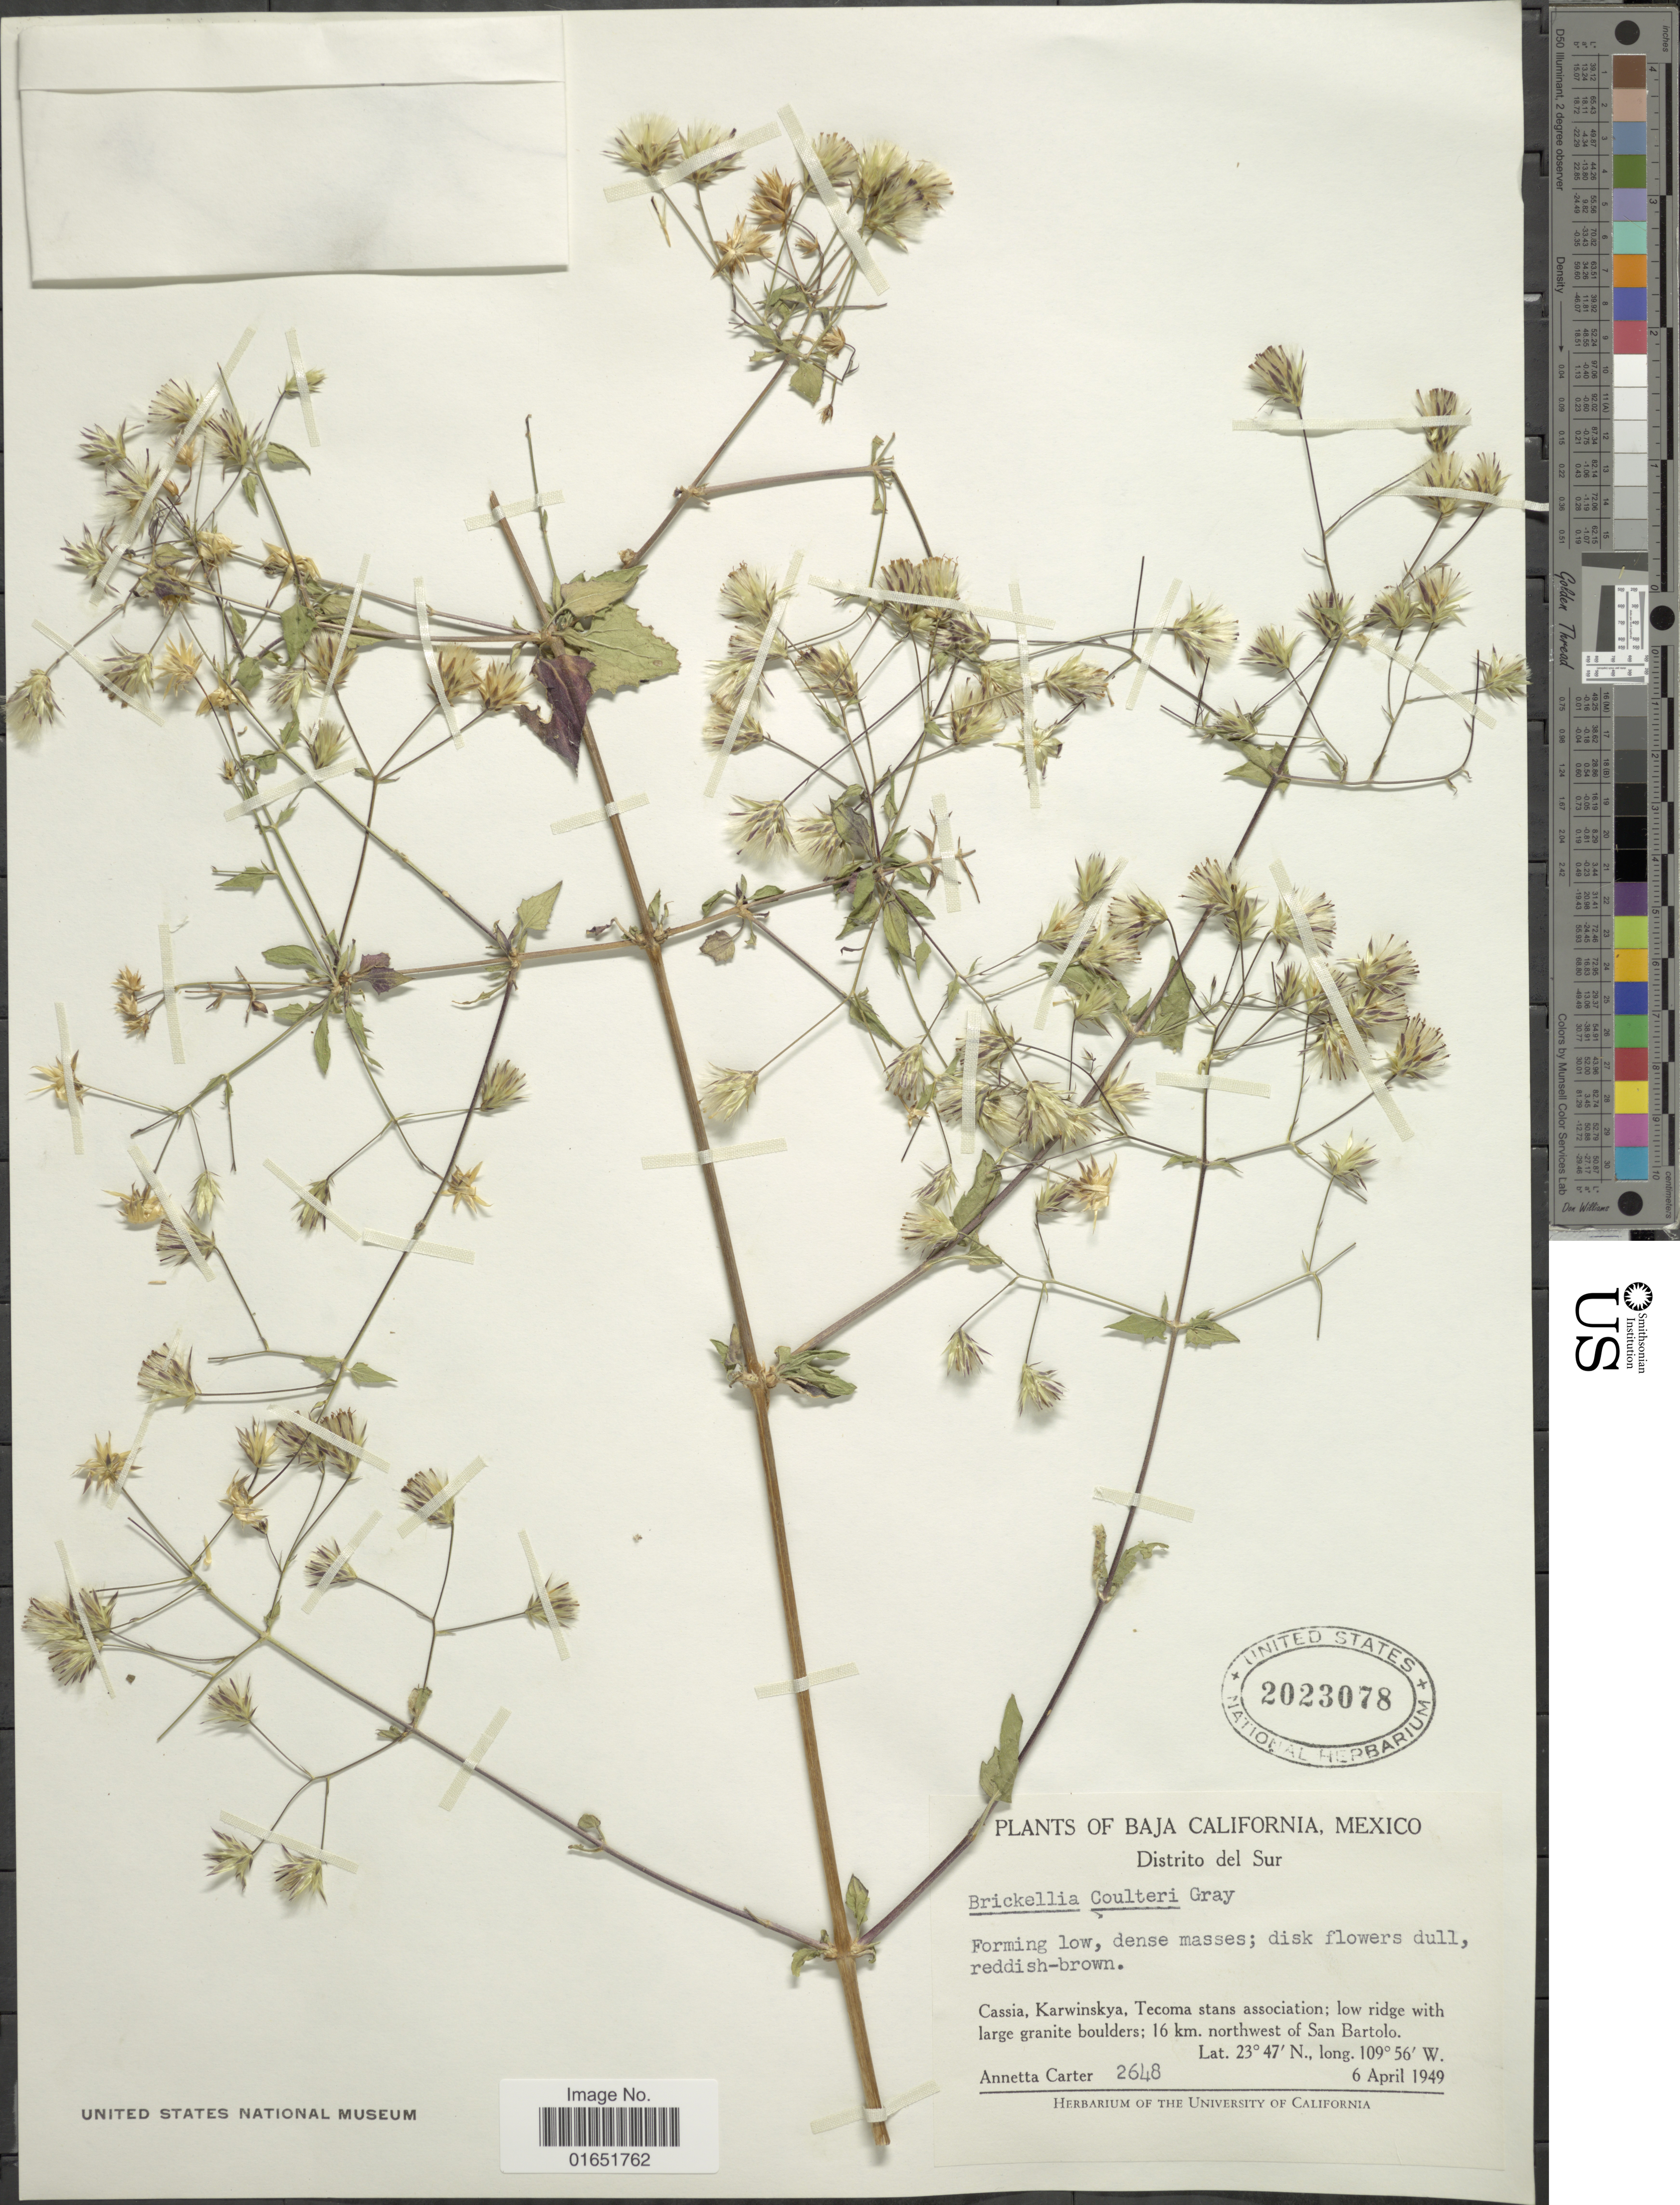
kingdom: Plantae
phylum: Tracheophyta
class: Magnoliopsida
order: Asterales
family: Asteraceae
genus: Brickellia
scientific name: Brickellia coulteri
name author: A. Gray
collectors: A. Carter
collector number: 2648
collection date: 1949-04-06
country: Mexico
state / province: Baja California Sur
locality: Distrito del Sur, Cassia, Karwinskya, Tecoma stans association; low ridge with large granite boulders; 16 km. northwest of San Bartolo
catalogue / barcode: US 2023078